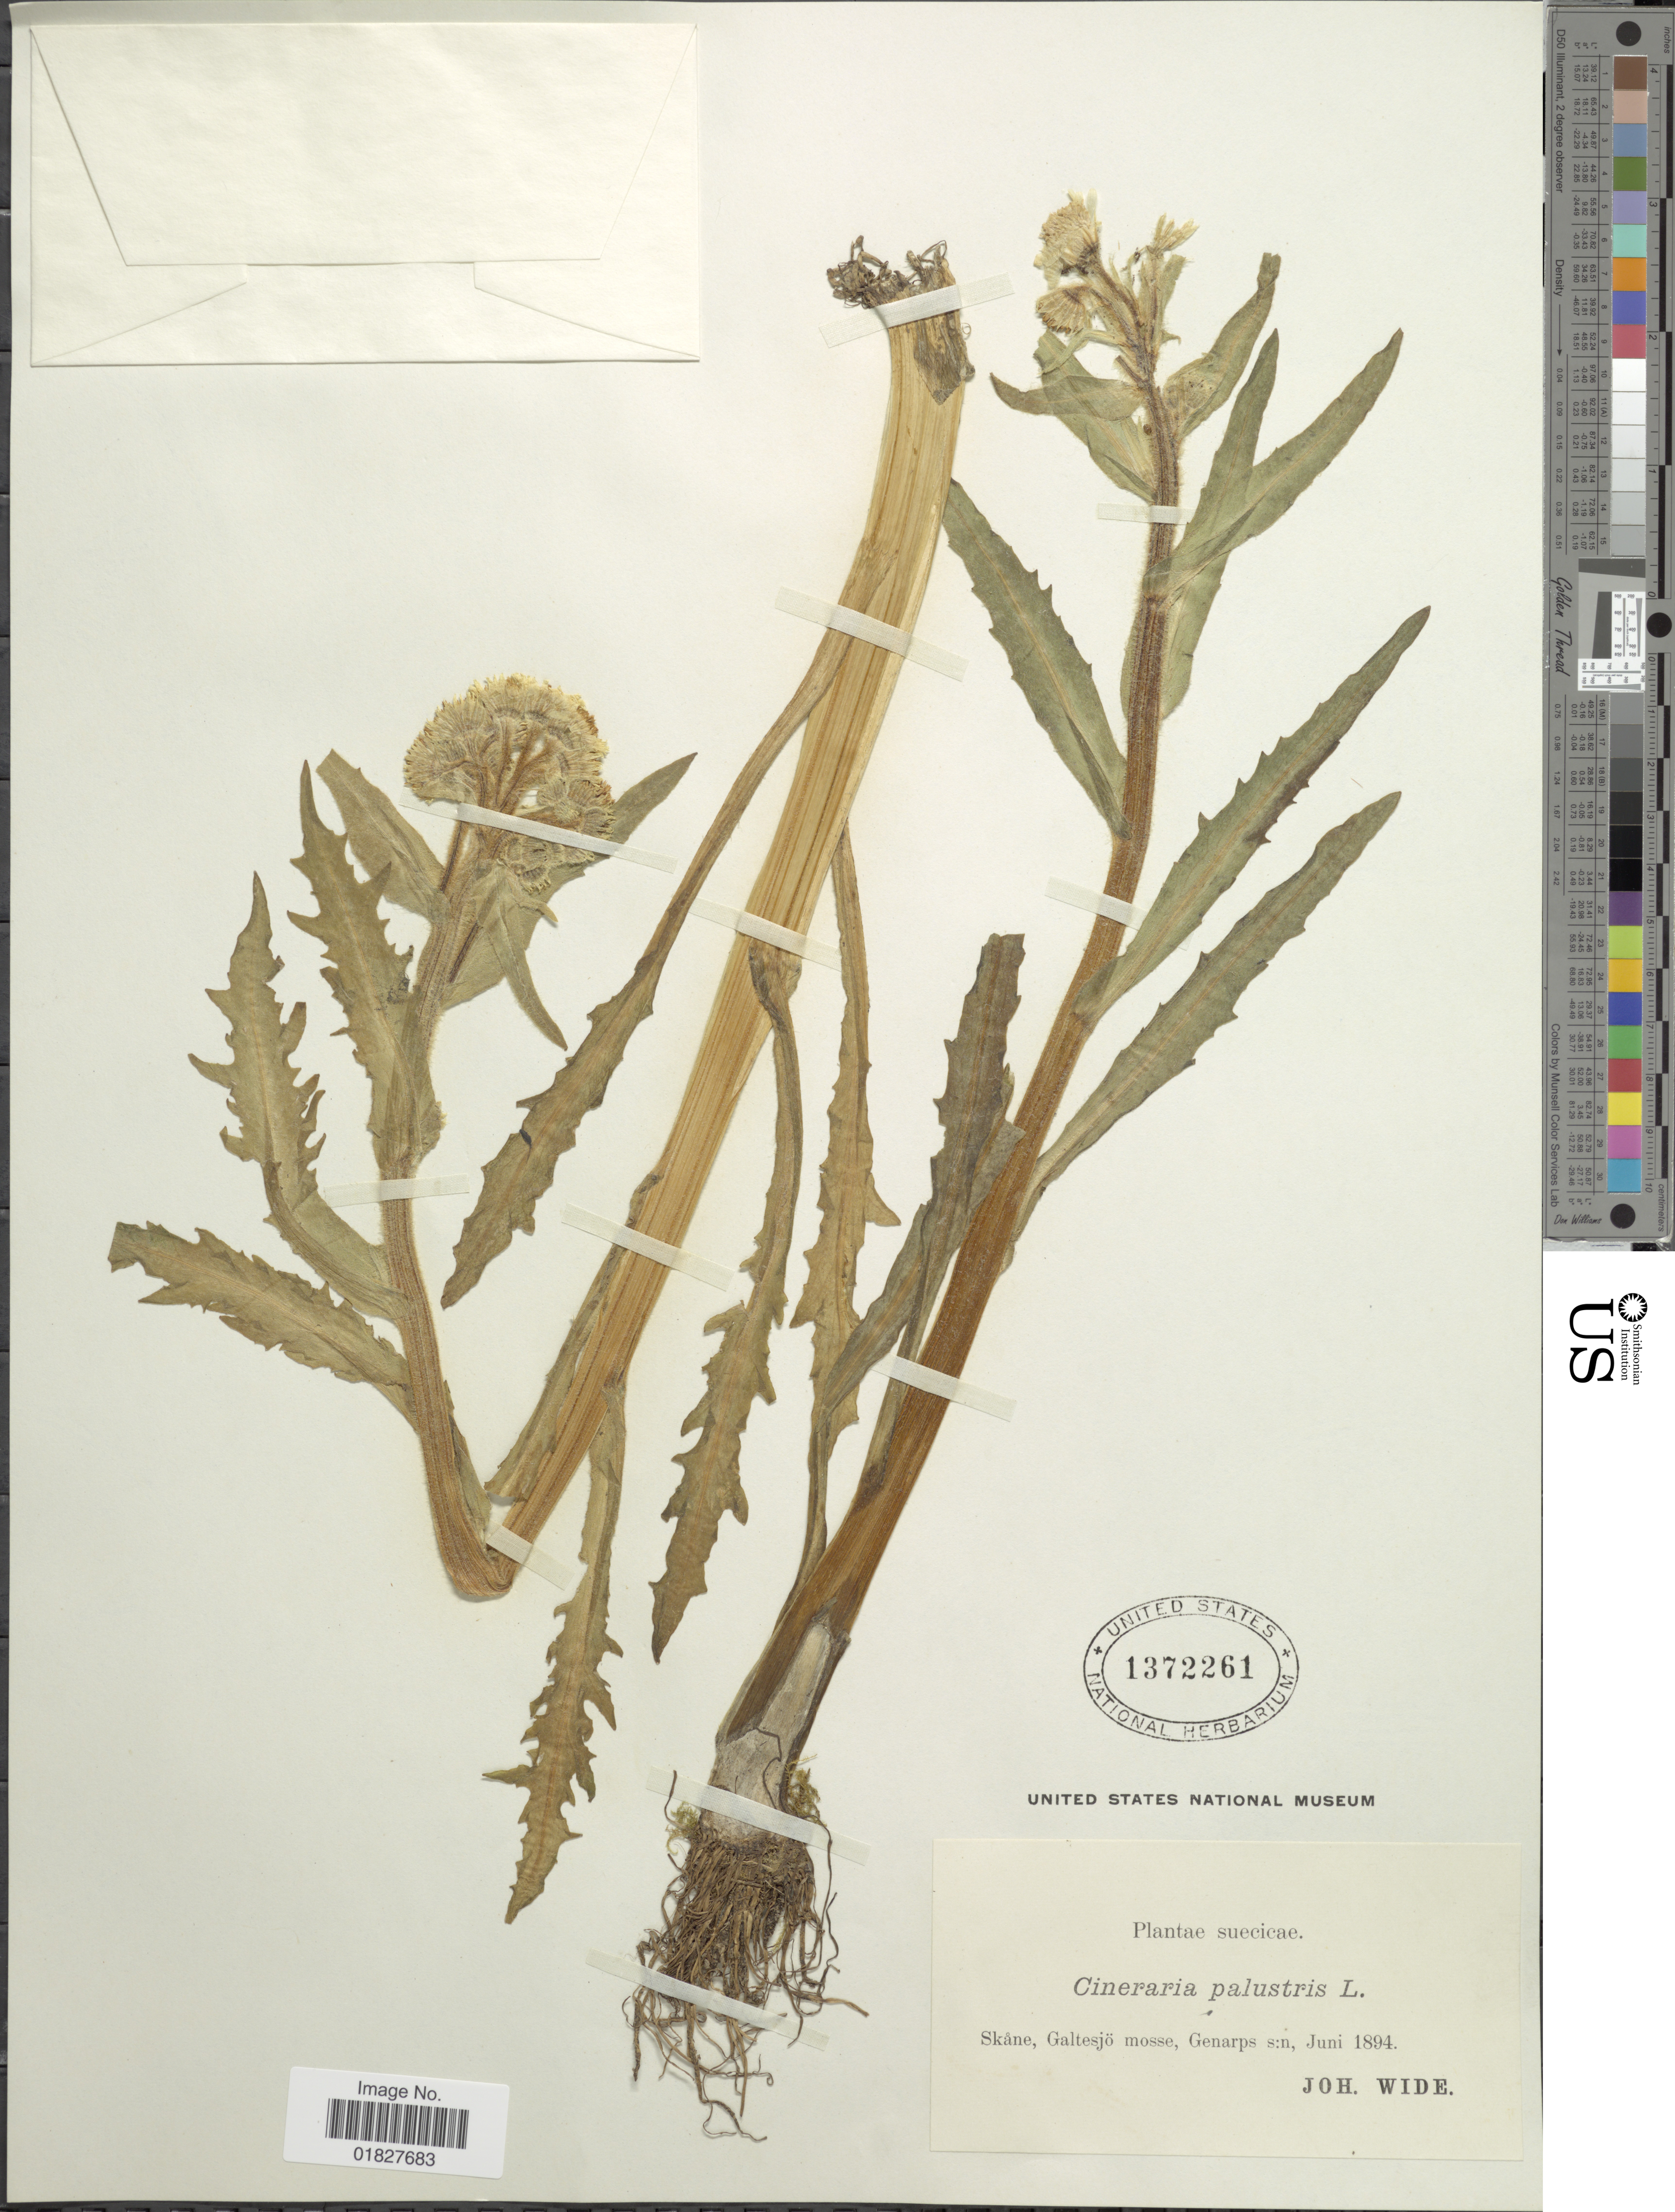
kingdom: Plantae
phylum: Tracheophyta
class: Magnoliopsida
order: Asterales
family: Asteraceae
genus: Cineraria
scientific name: Cineraria palustris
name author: (L.) L.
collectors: J. Wide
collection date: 1894-06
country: Sweden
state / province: Skåne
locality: Scuecicae, Skane, Galtesjo mosse, Genarps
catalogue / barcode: US 1372261